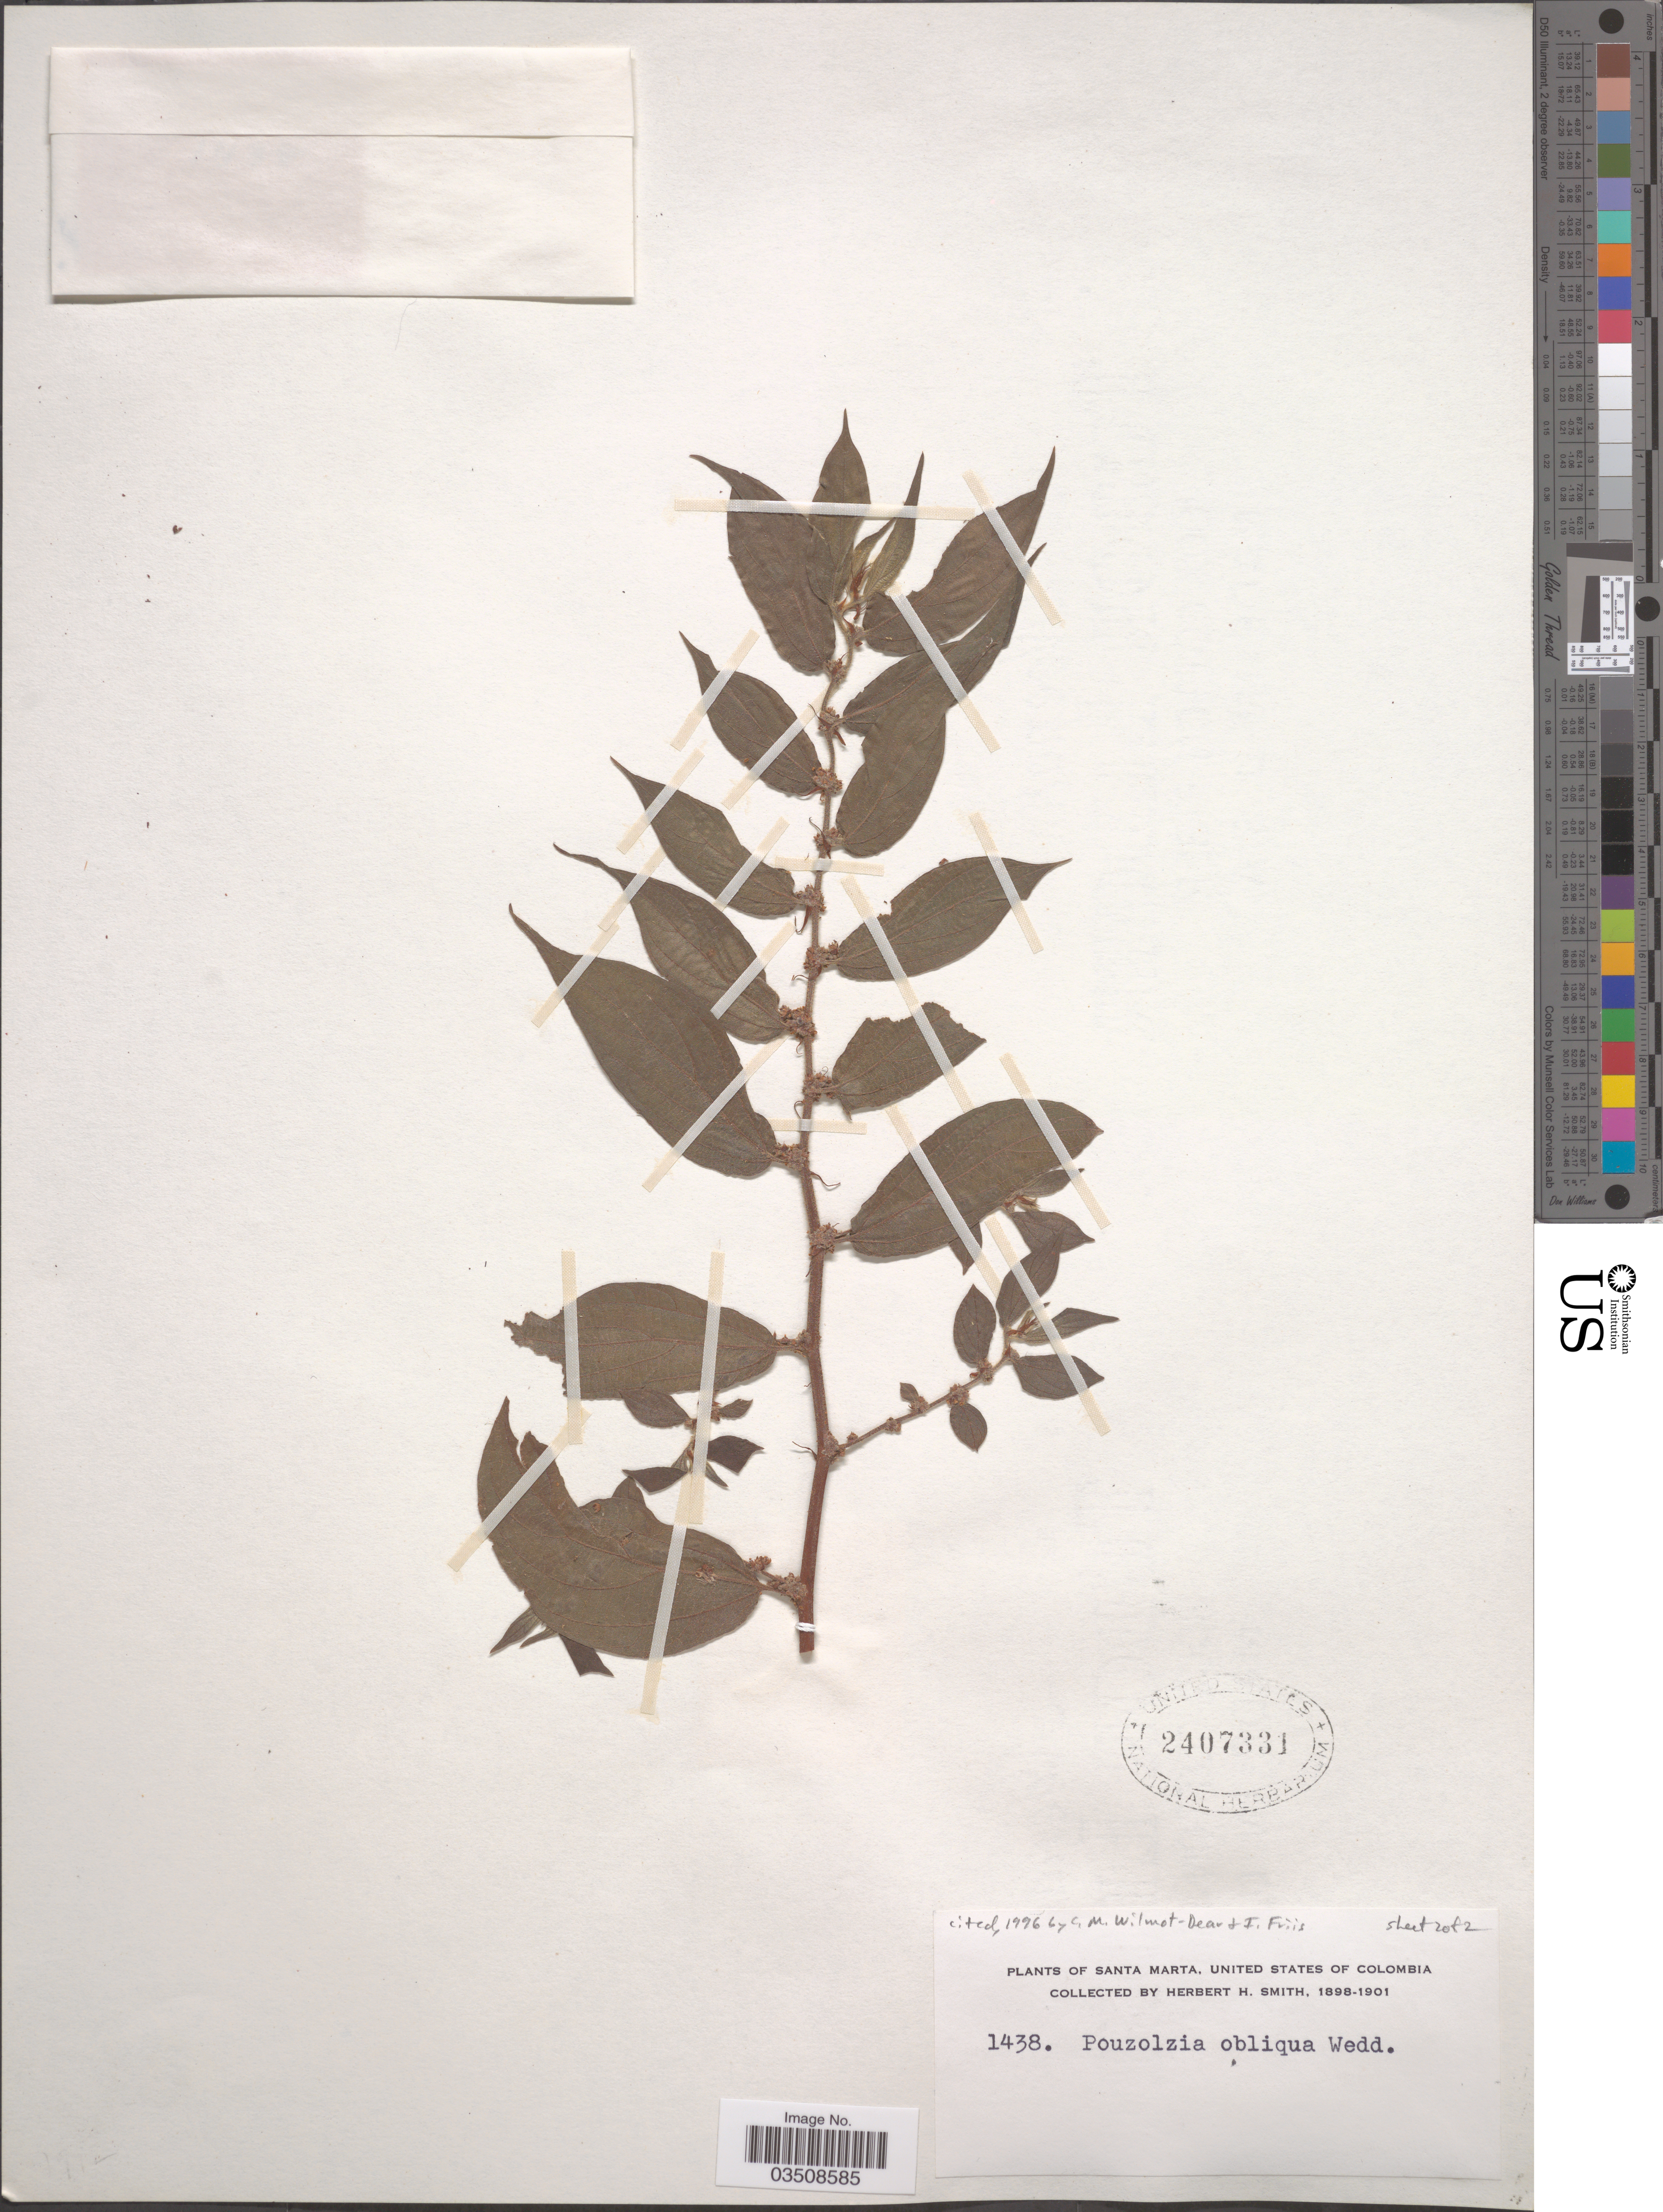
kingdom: Plantae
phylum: Tracheophyta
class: Magnoliopsida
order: Rosales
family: Urticaceae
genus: Pouzolzia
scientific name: Pouzolzia obliqua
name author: (Poepp.) Gaudich.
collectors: Herbert H. Smith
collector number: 1438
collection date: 1898/1901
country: Colombia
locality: Santa Marta, United States of Colombia.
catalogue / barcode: US 2407331